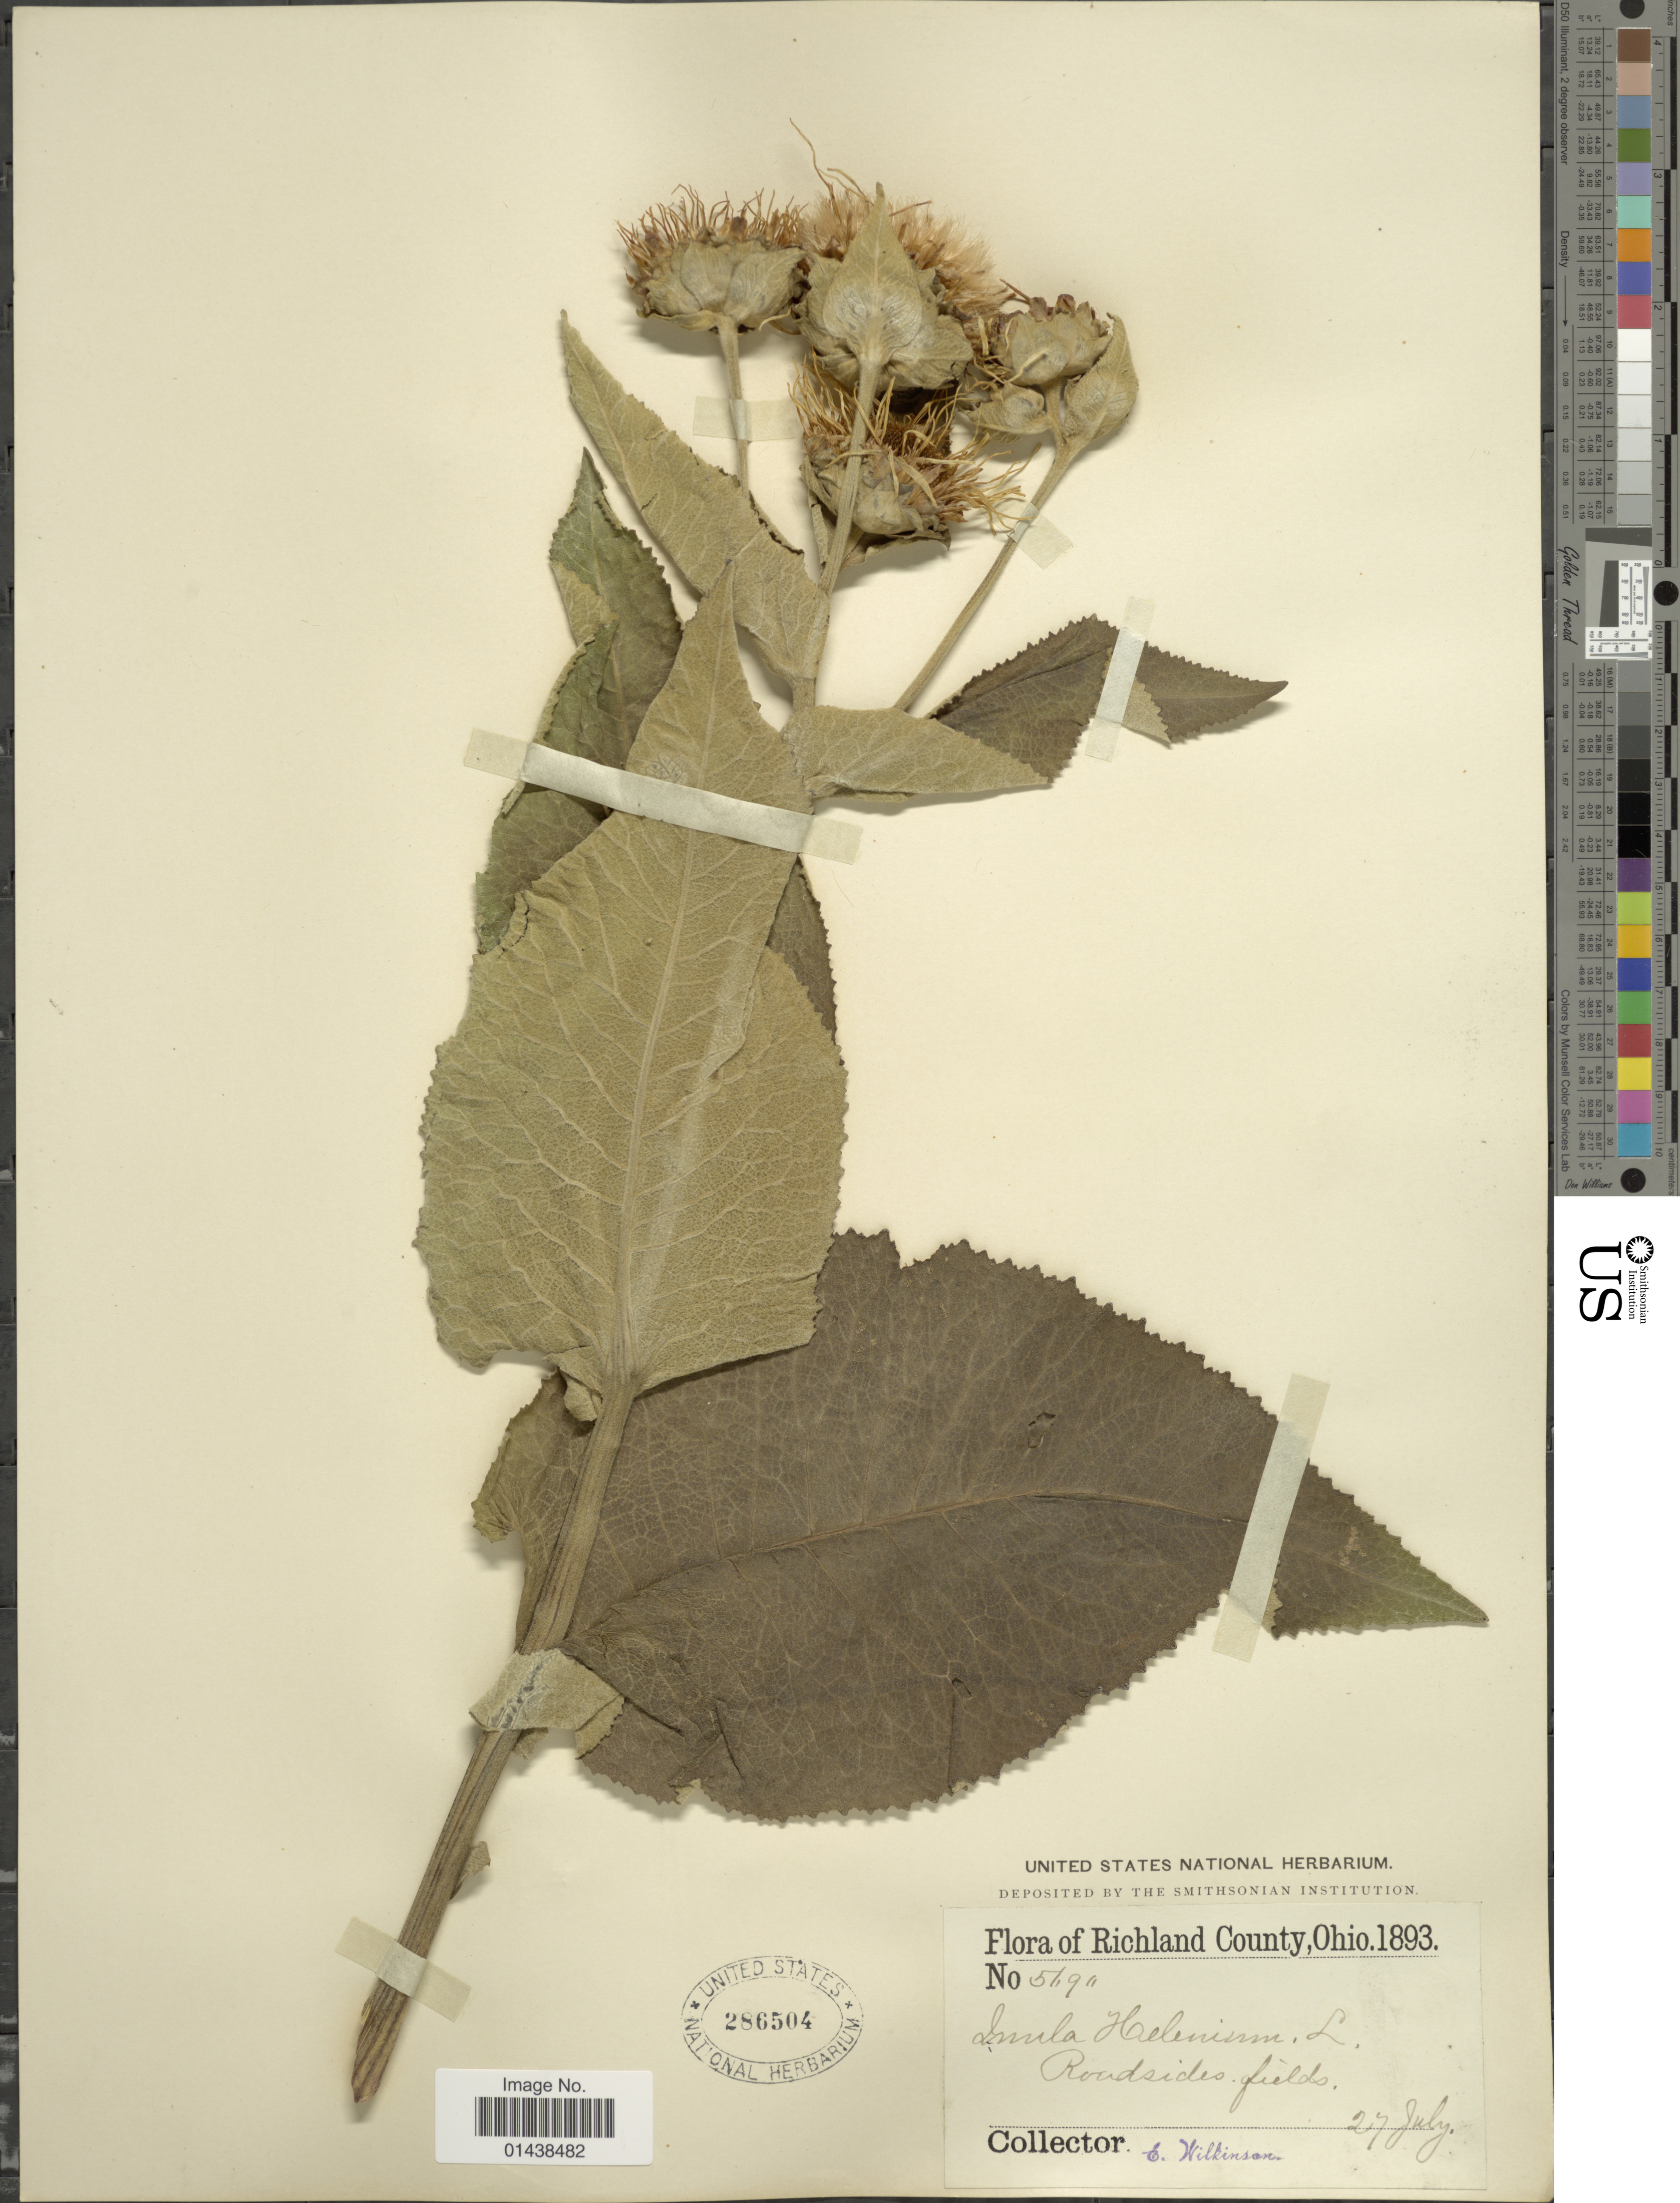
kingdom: Plantae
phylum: Tracheophyta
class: Magnoliopsida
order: Asterales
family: Asteraceae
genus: Inula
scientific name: Inula helenium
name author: L.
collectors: E. Wilkinson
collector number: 569a*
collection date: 1893-07-27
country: United States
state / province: Ohio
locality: Richland County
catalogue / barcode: US 286504